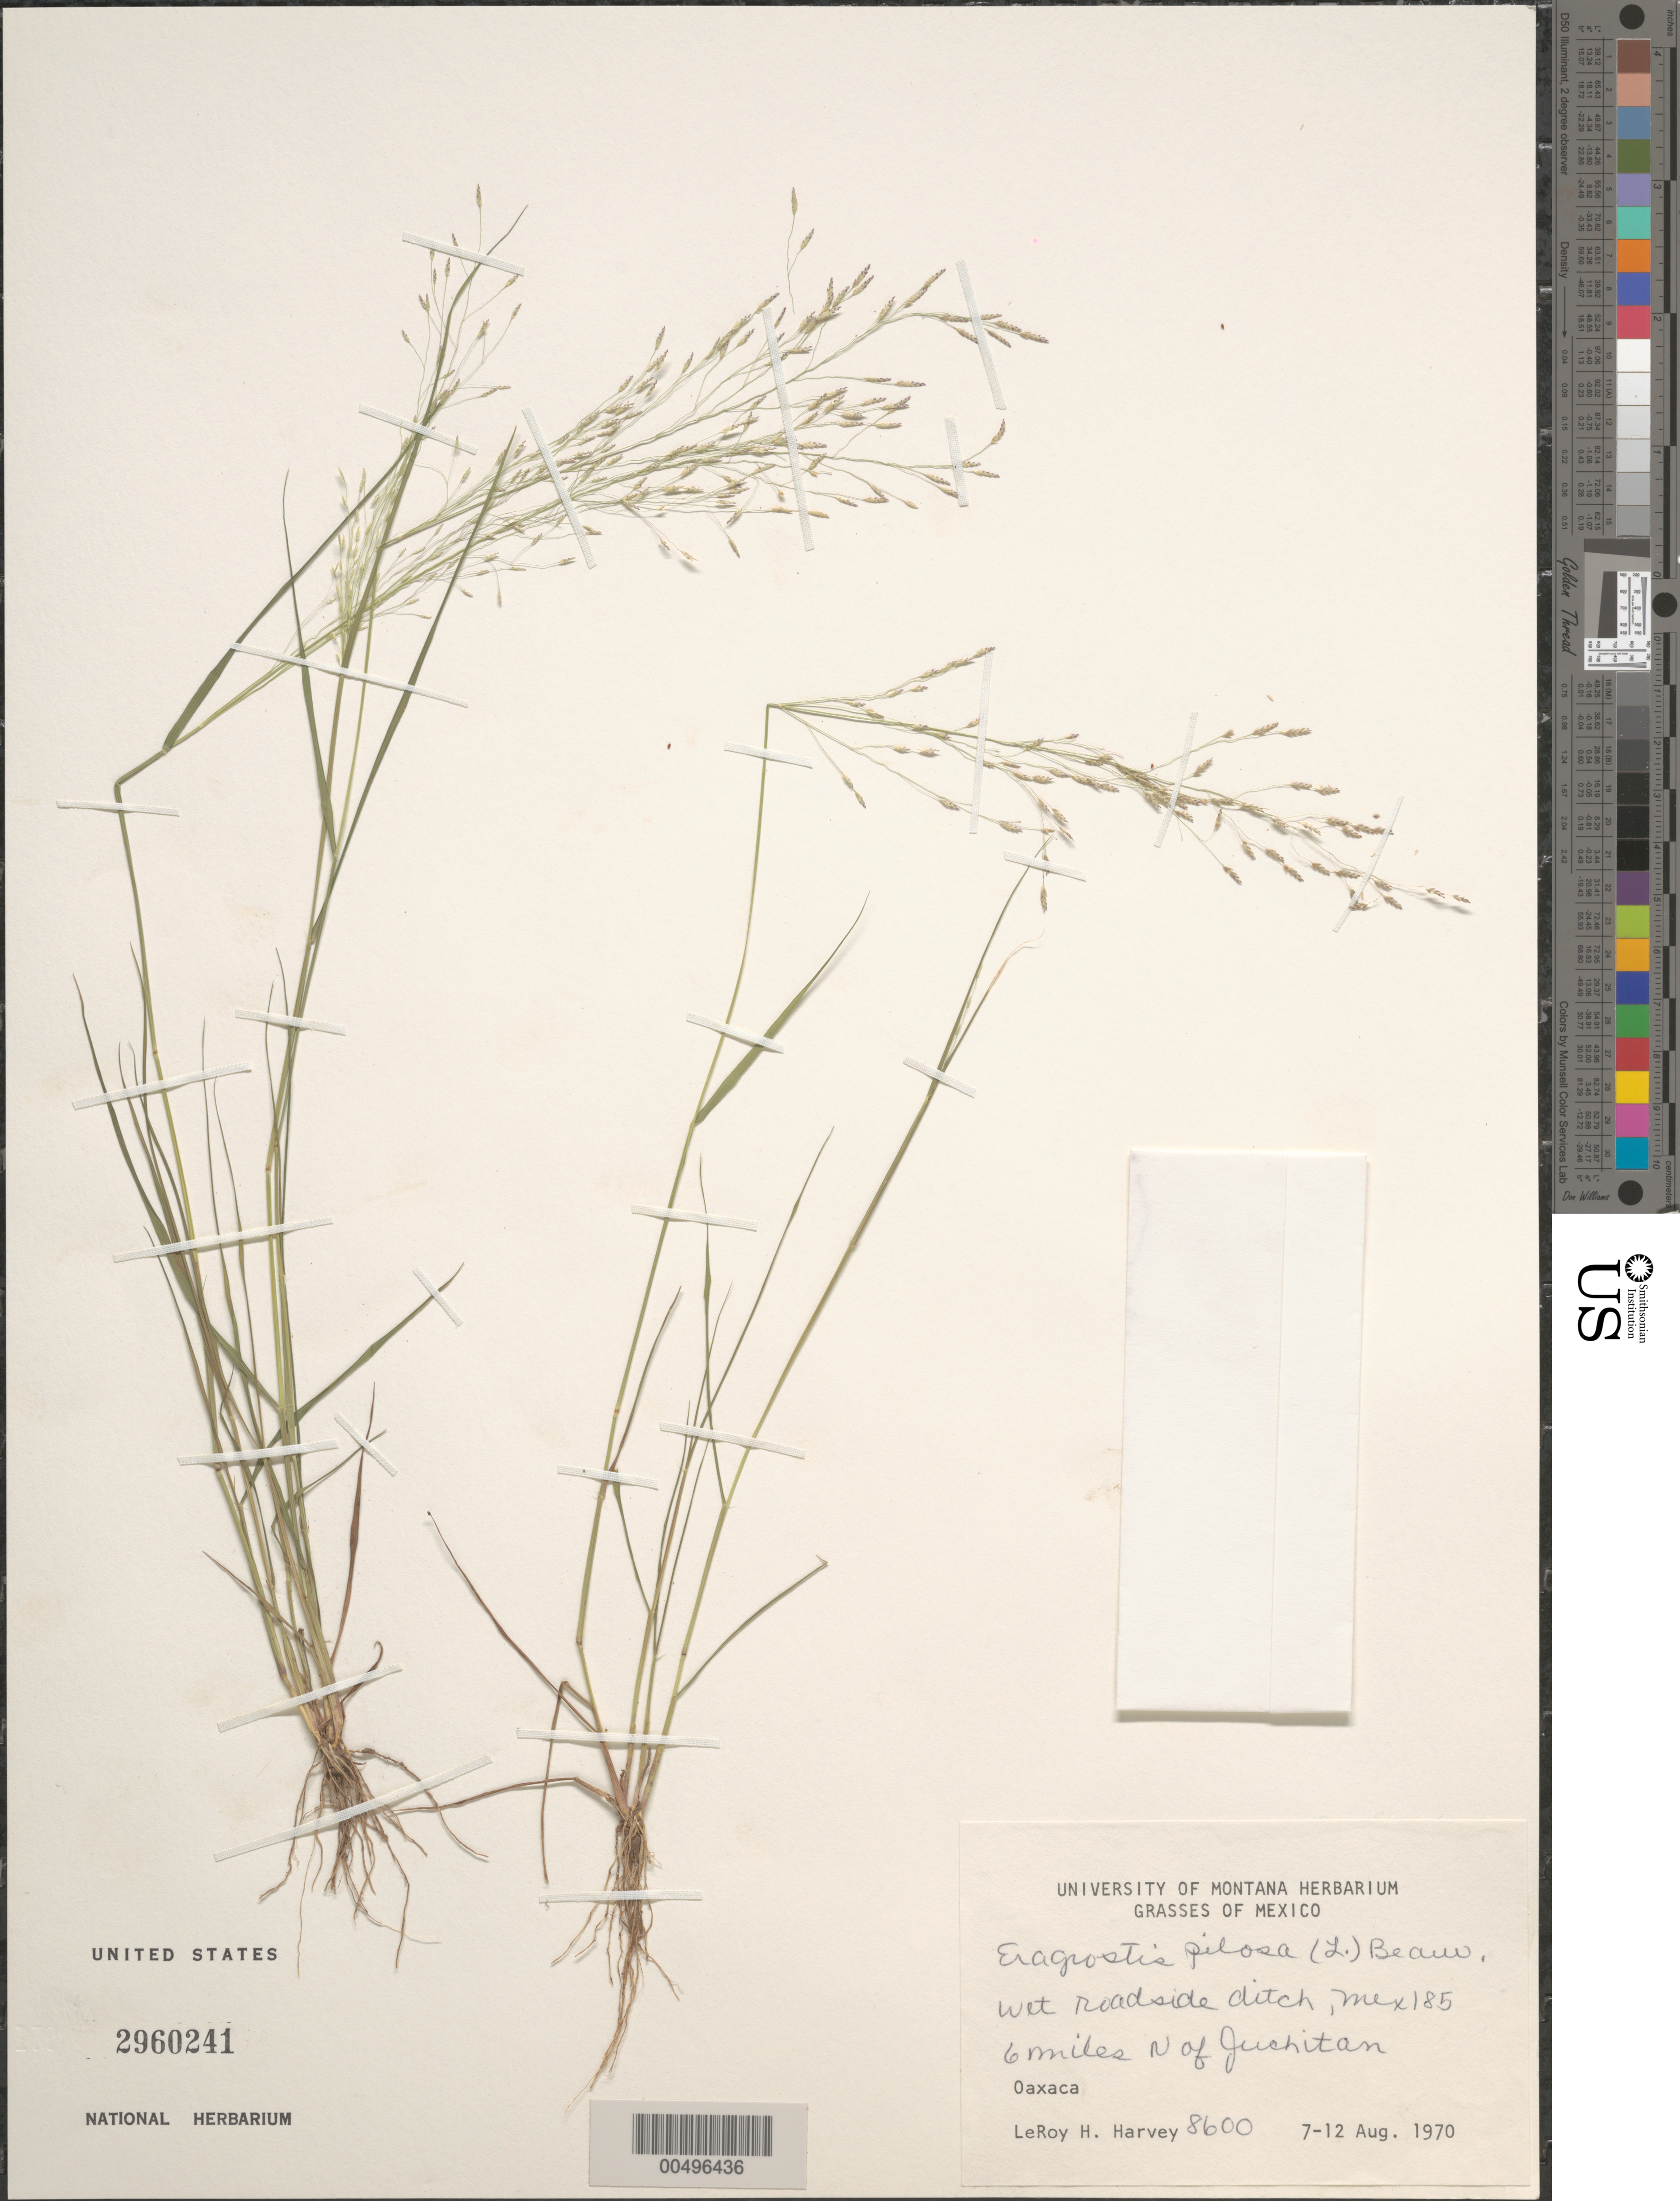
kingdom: Plantae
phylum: Tracheophyta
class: Liliopsida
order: Poales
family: Poaceae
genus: Eragrostis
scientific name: Eragrostis pectinacea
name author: (Michx.) Nees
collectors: L. H. Harvey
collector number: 8600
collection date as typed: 7 Aug 1970 to 12 Aug 1970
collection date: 1970-08-07/1970-08-12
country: Mexico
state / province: Oaxaca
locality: Mex 185, 6 mi N of Juchitan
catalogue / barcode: US 2960241